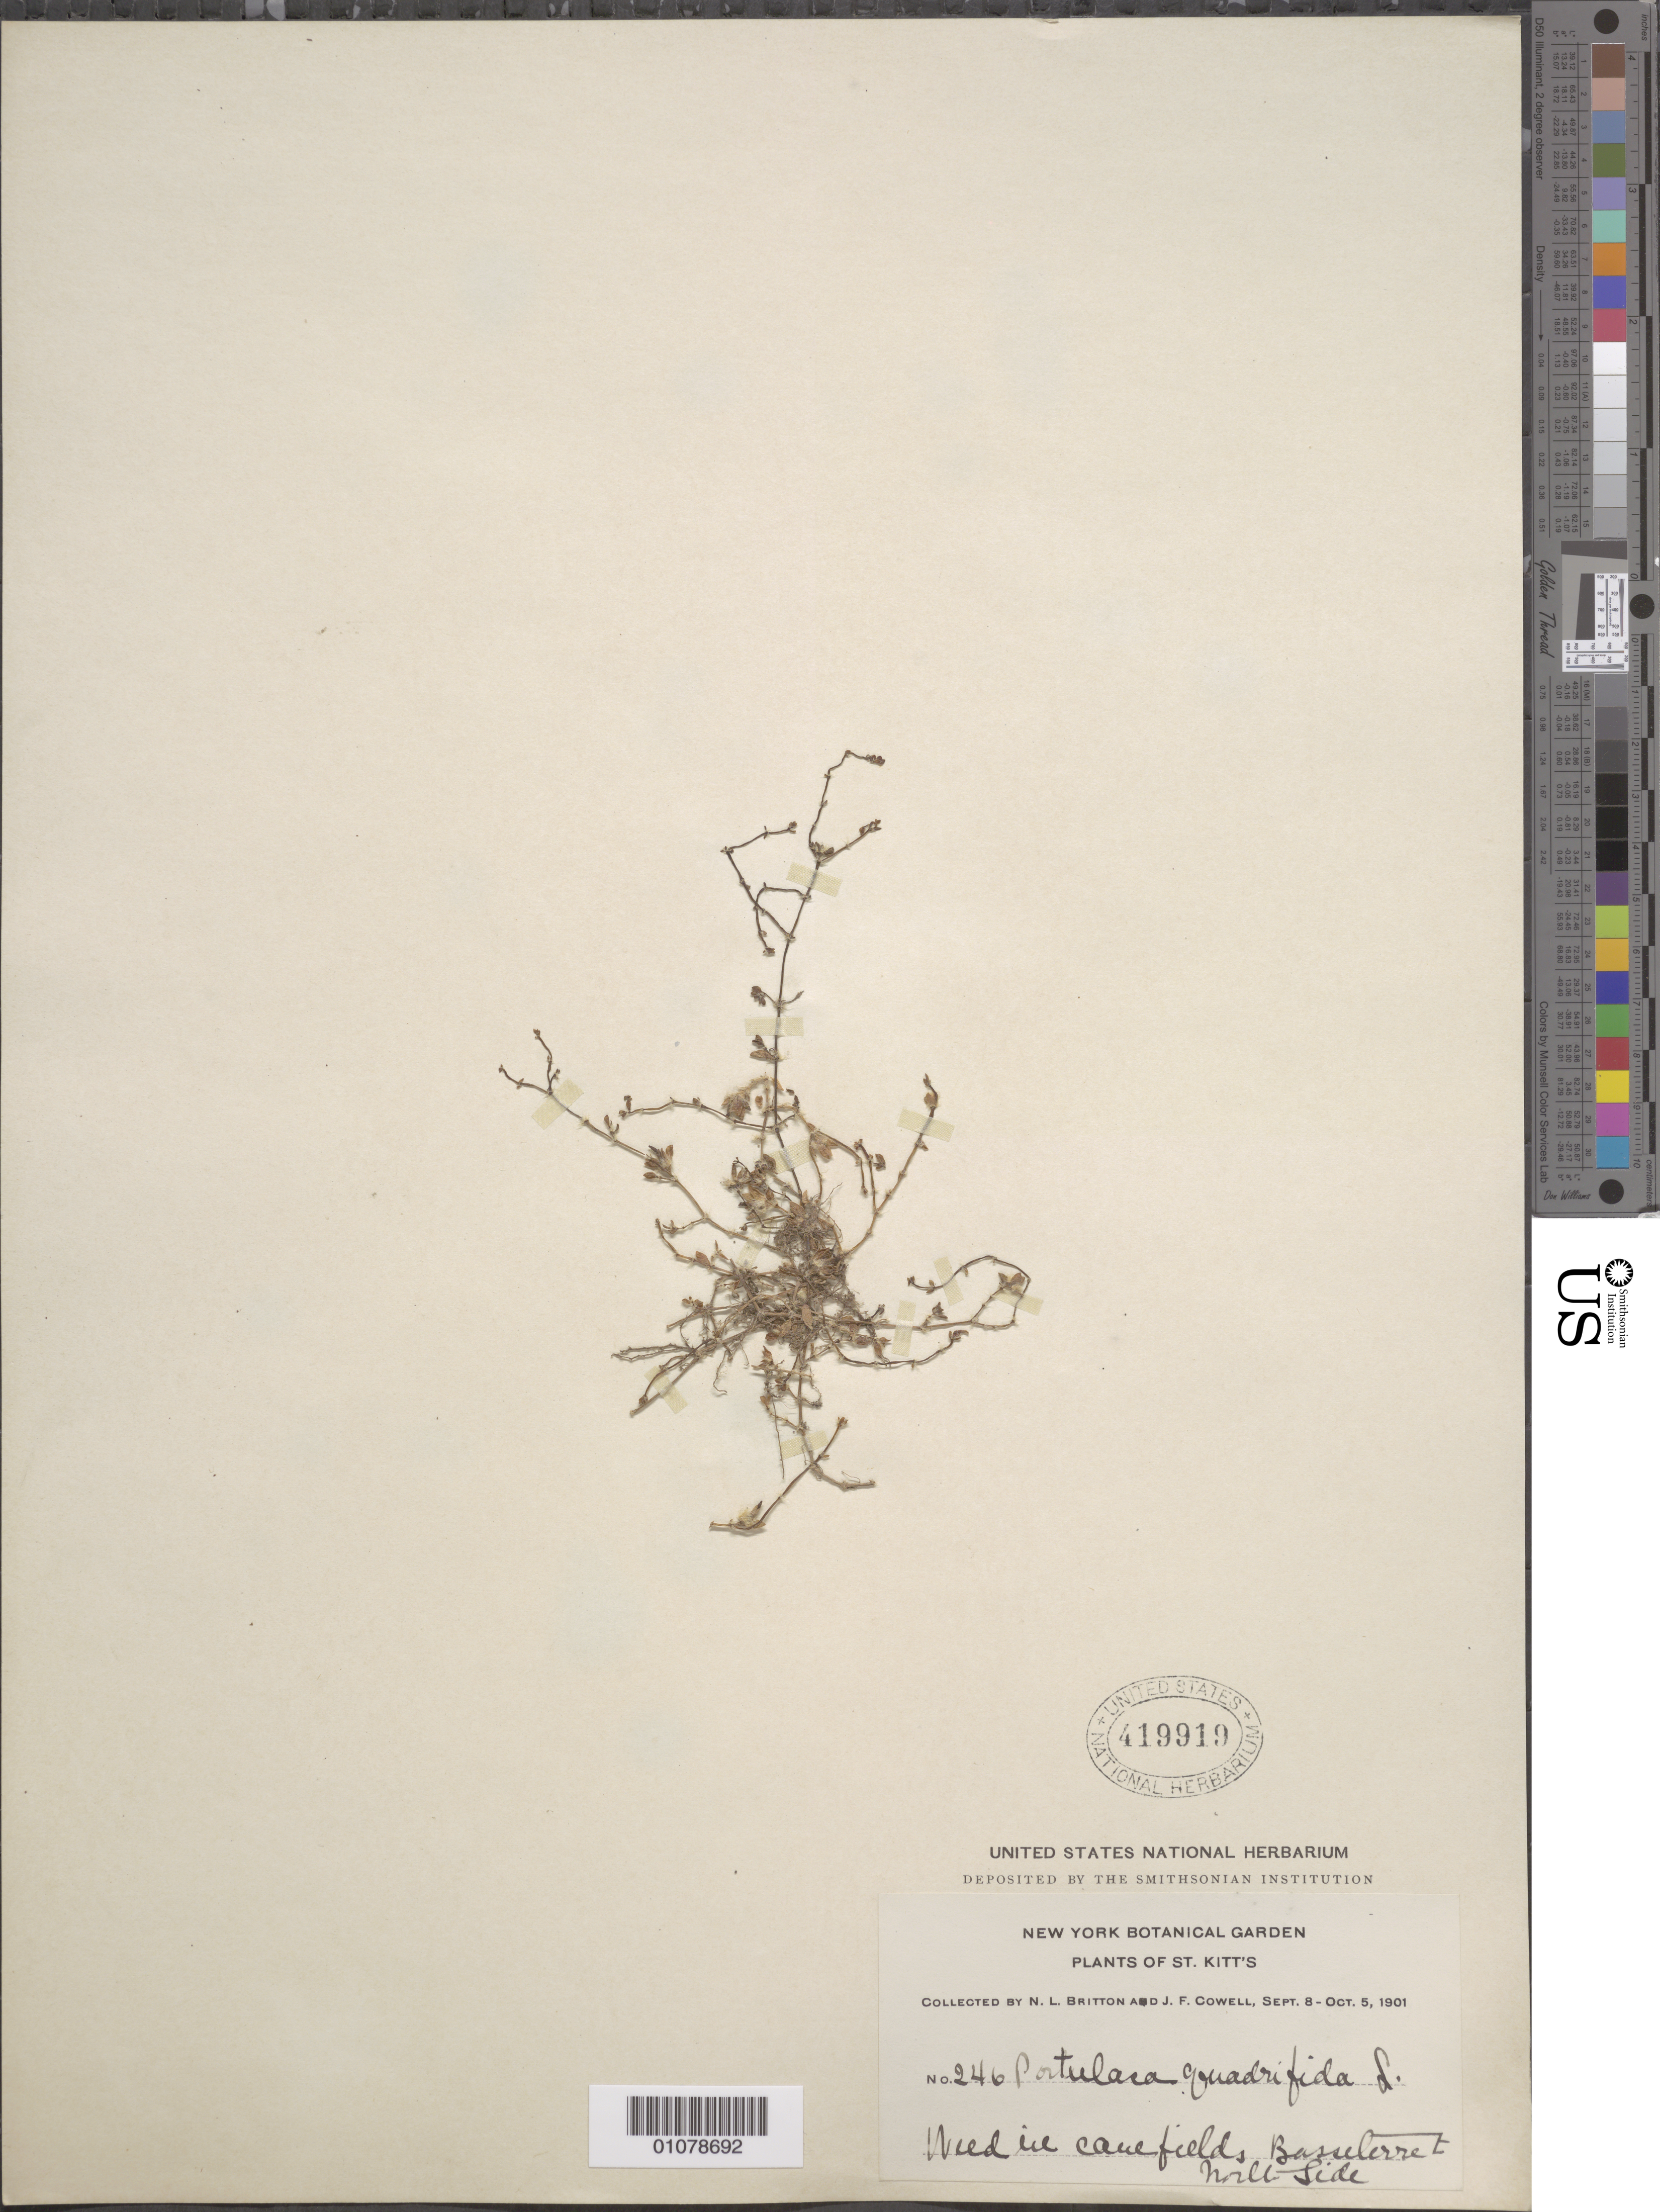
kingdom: Plantae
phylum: Tracheophyta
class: Magnoliopsida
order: Caryophyllales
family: Portulacaceae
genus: Portulaca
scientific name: Portulaca quadrifida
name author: L.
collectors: N. Britton & J. F. Cowell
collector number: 246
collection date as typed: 08 Sep 1901 to 05 Oct 1901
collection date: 1901-09-08/1901-10-05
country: St. Christopher-Nevis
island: St. Christopher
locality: Basseterre, North Side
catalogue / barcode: US 419919